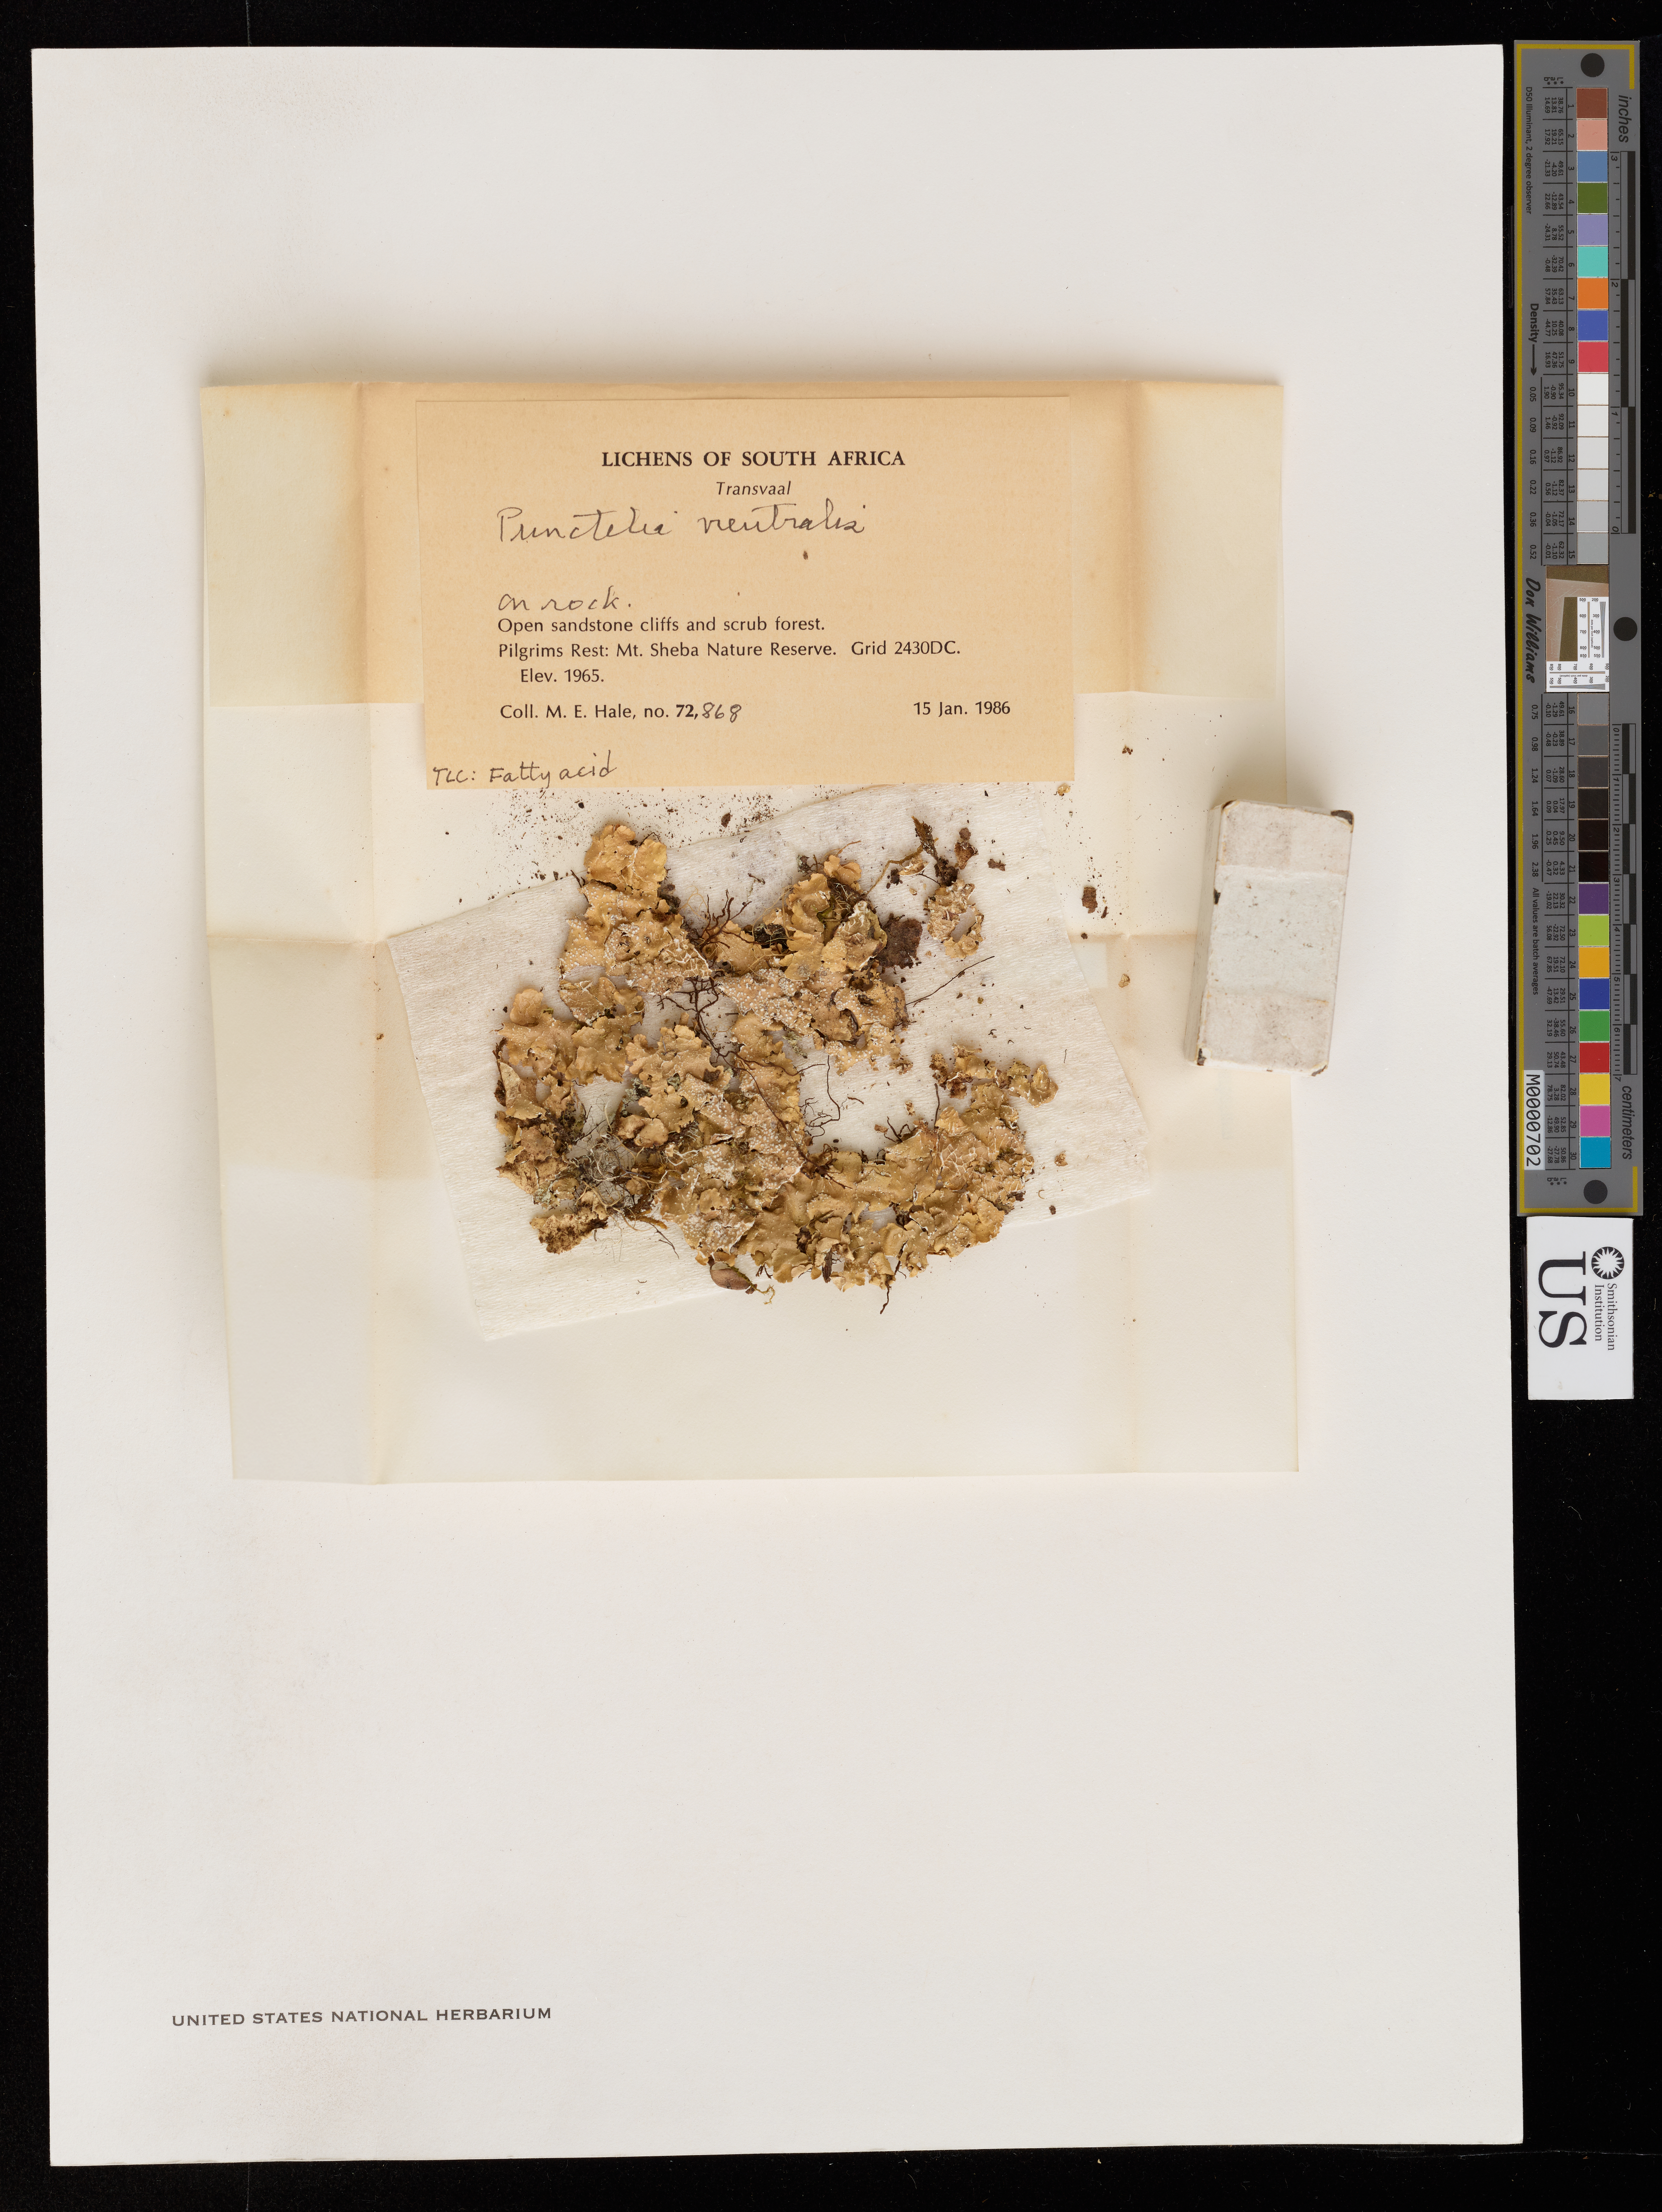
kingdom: Fungi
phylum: Ascomycota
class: Lecanoromycetes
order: Lecanorales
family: Parmeliaceae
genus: Punctelia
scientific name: Punctelia neutralis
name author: (Hale) Krog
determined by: Hale, Mason E.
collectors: M. Hale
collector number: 72868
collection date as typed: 14 Jan 1986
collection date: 1986-01-14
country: South Africa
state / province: Mpumalanga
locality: Pilgrims rest: mt. sheba nature reserve. Transvaal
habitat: On ; open sandstone cliffs and scrub forest.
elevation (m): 1965